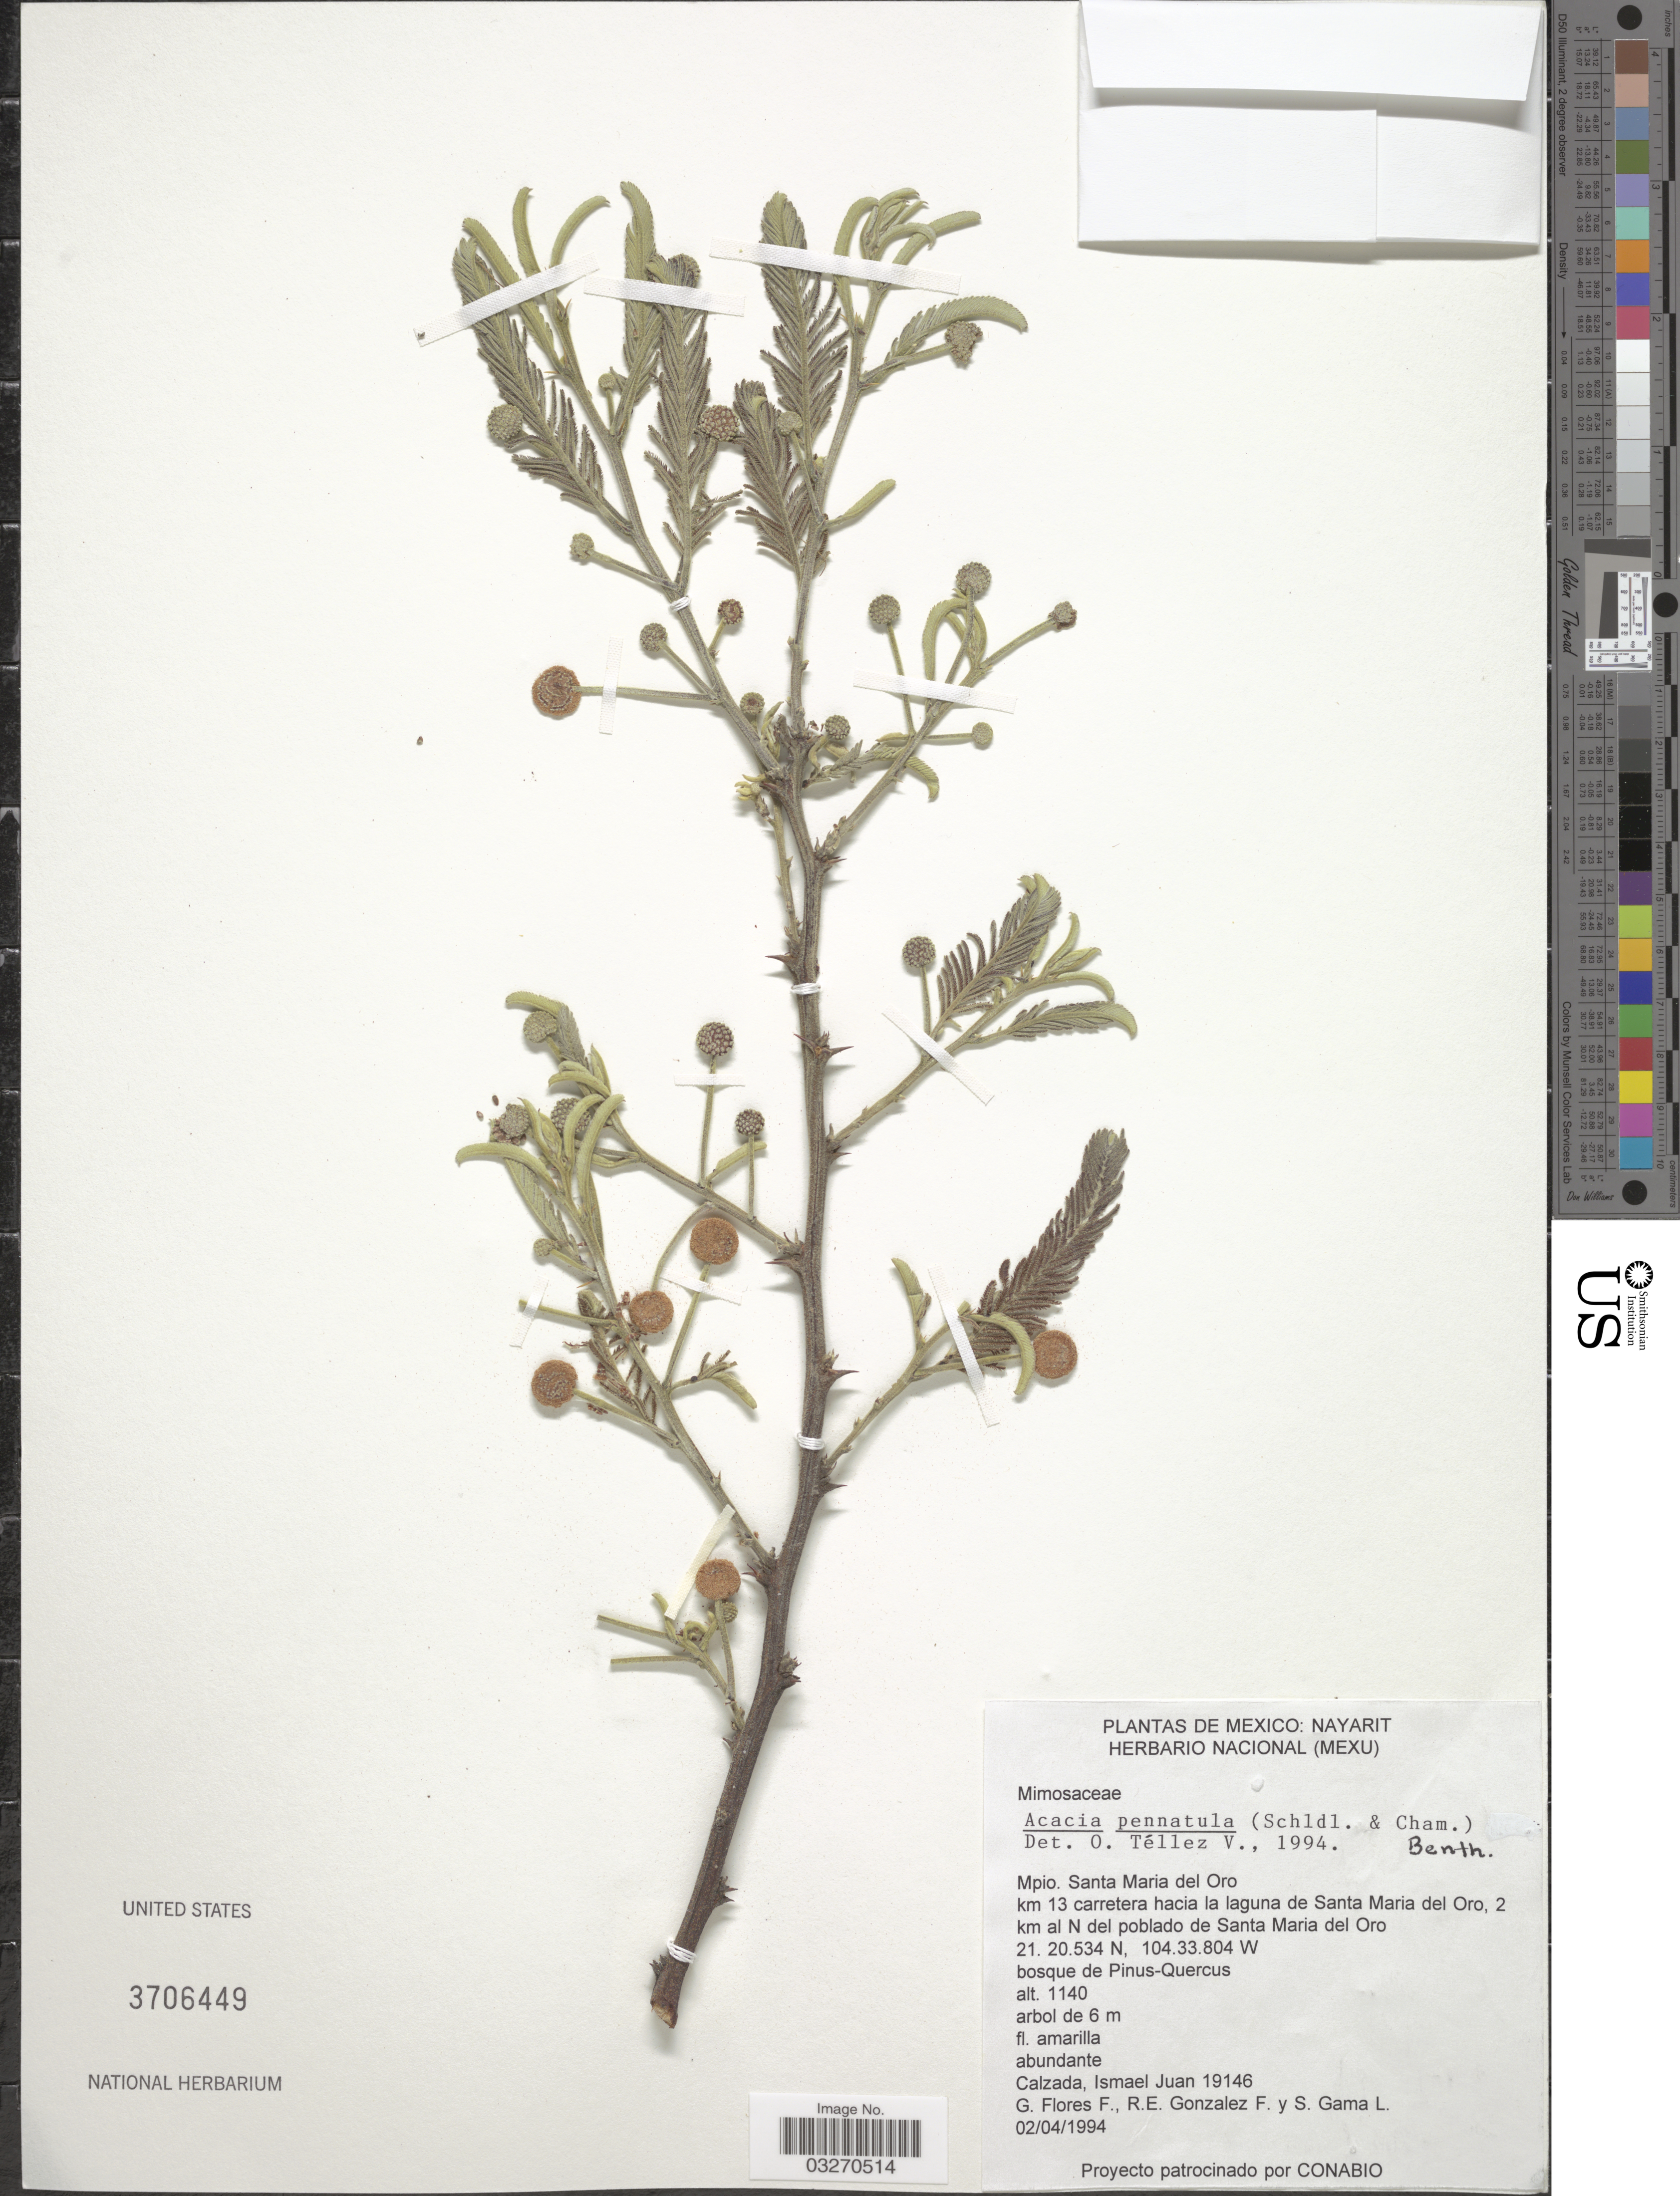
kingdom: Plantae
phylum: Tracheophyta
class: Magnoliopsida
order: Fabales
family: Fabaceae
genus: Acacia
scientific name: Acacia pennatula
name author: (Schltr. & Cham.) Benth.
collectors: J. I. Calzada, G. Flores F., R. E. Gonzalez F. & S. Gama López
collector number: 19146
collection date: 1994-04-02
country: Mexico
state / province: Nayarit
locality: Mpio. Santa Maria del Oro, km 13 carretera hacia la laguna de Santa Maria del Oro, 2 km al N del poblado de Santa Maria del Oro.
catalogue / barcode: US 3706449